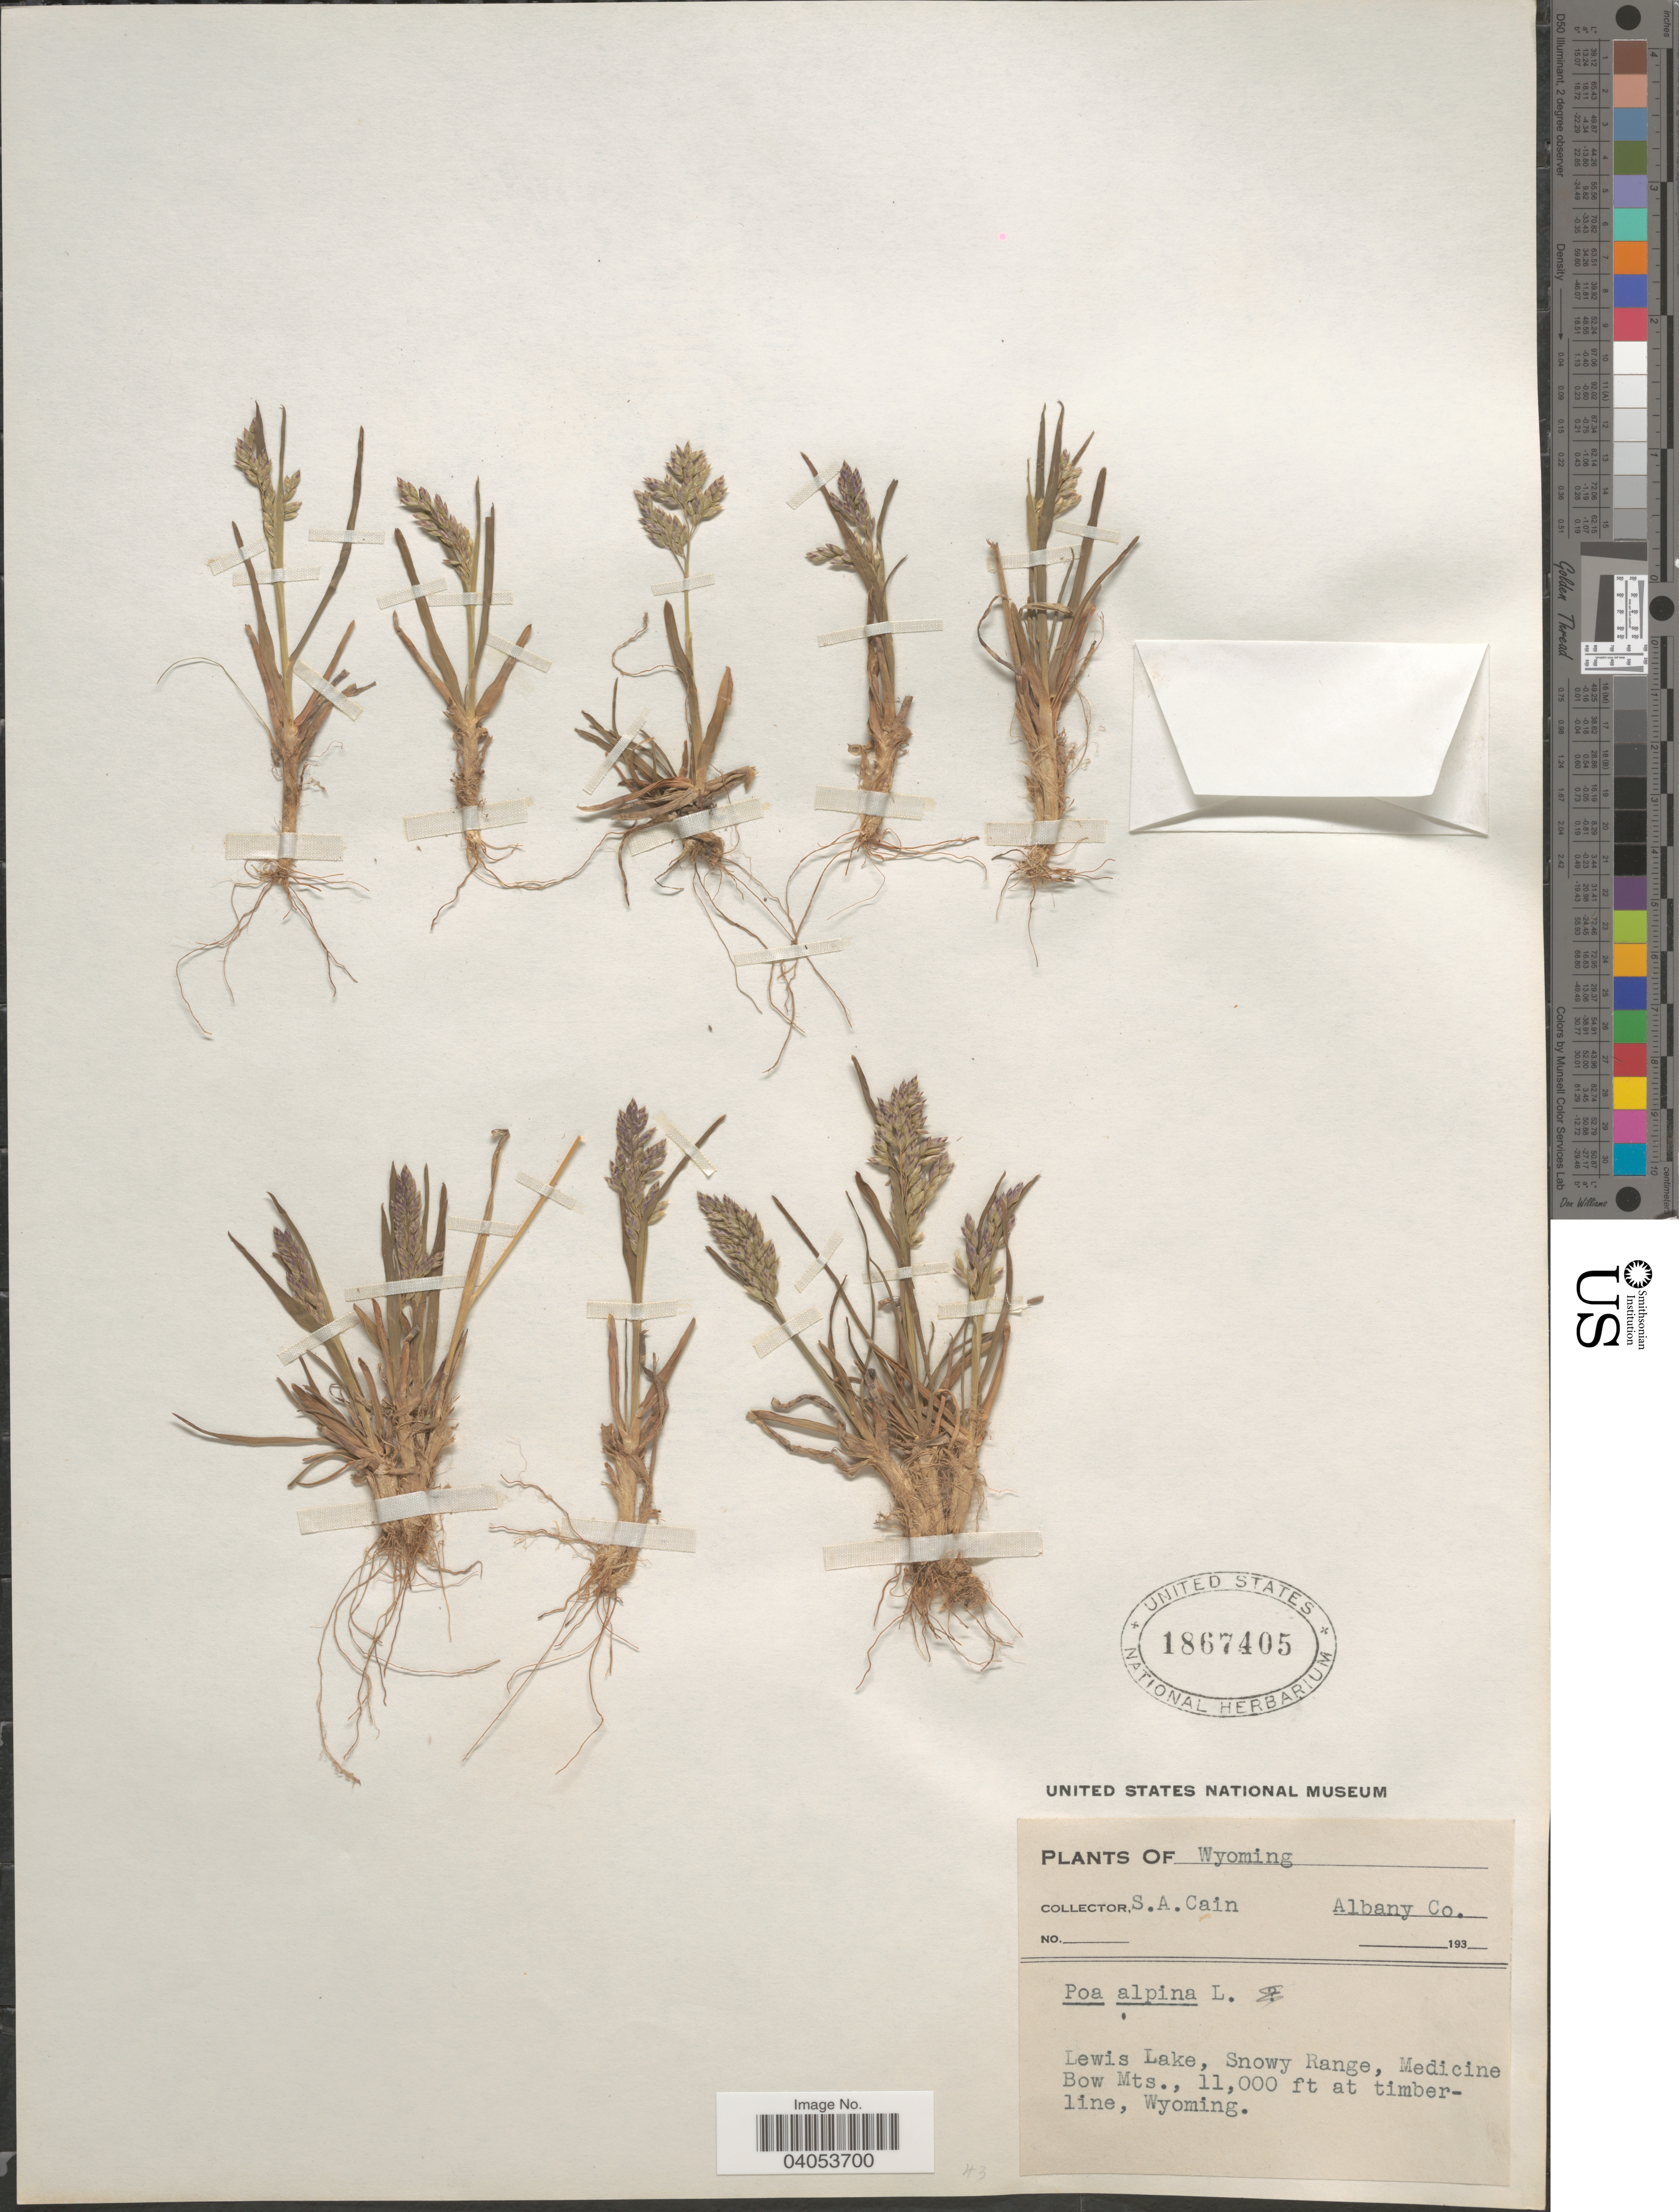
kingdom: Plantae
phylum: Tracheophyta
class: Liliopsida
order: Poales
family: Poaceae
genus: Poa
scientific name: Poa alpina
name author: L.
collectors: S. Cain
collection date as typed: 193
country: United States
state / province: Wyoming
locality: Albany Co. Lewis Lake, Snowy Range, Medicine Bow Mts. at timberline.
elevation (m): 3353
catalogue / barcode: US 1867405